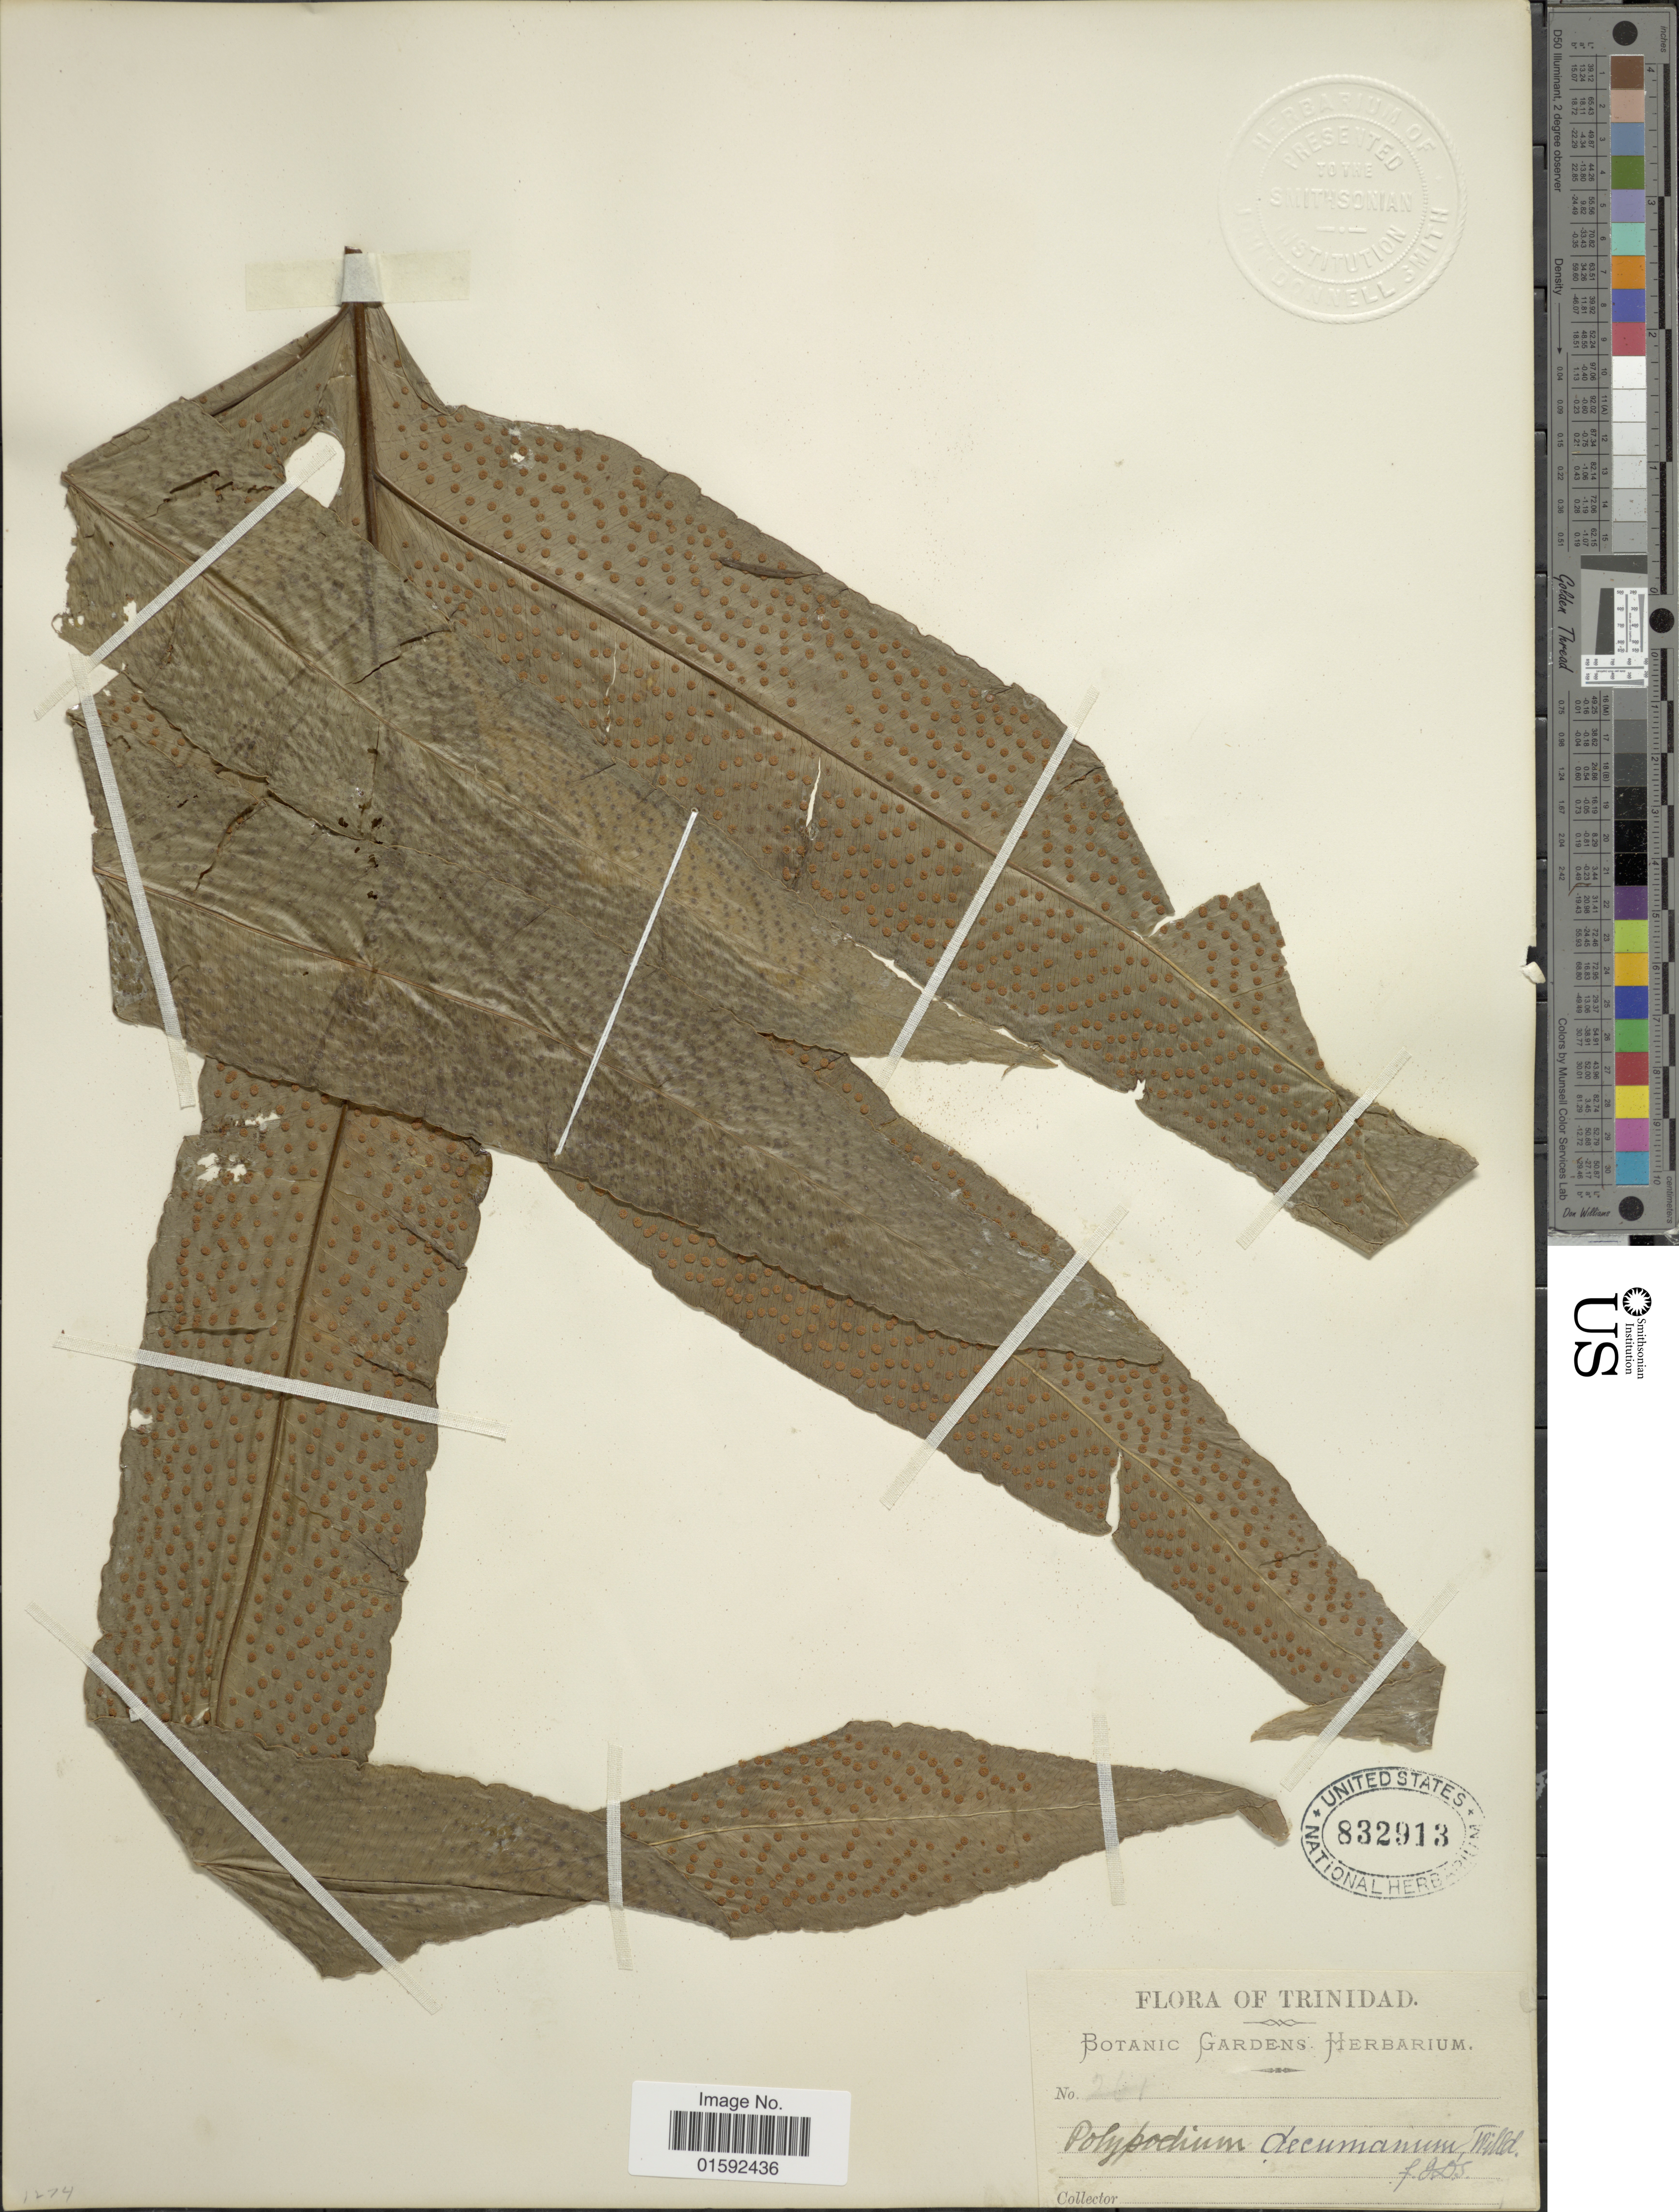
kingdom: Plantae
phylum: Tracheophyta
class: Polypodiopsida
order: Polypodiales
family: Polypodiaceae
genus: Phlebodium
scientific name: Phlebodium decumanum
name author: (Willd.) J. Sm.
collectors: Botanic Gardens Herbarium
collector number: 264*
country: Trinidad and Tobago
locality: Trinidad.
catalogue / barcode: US 832913